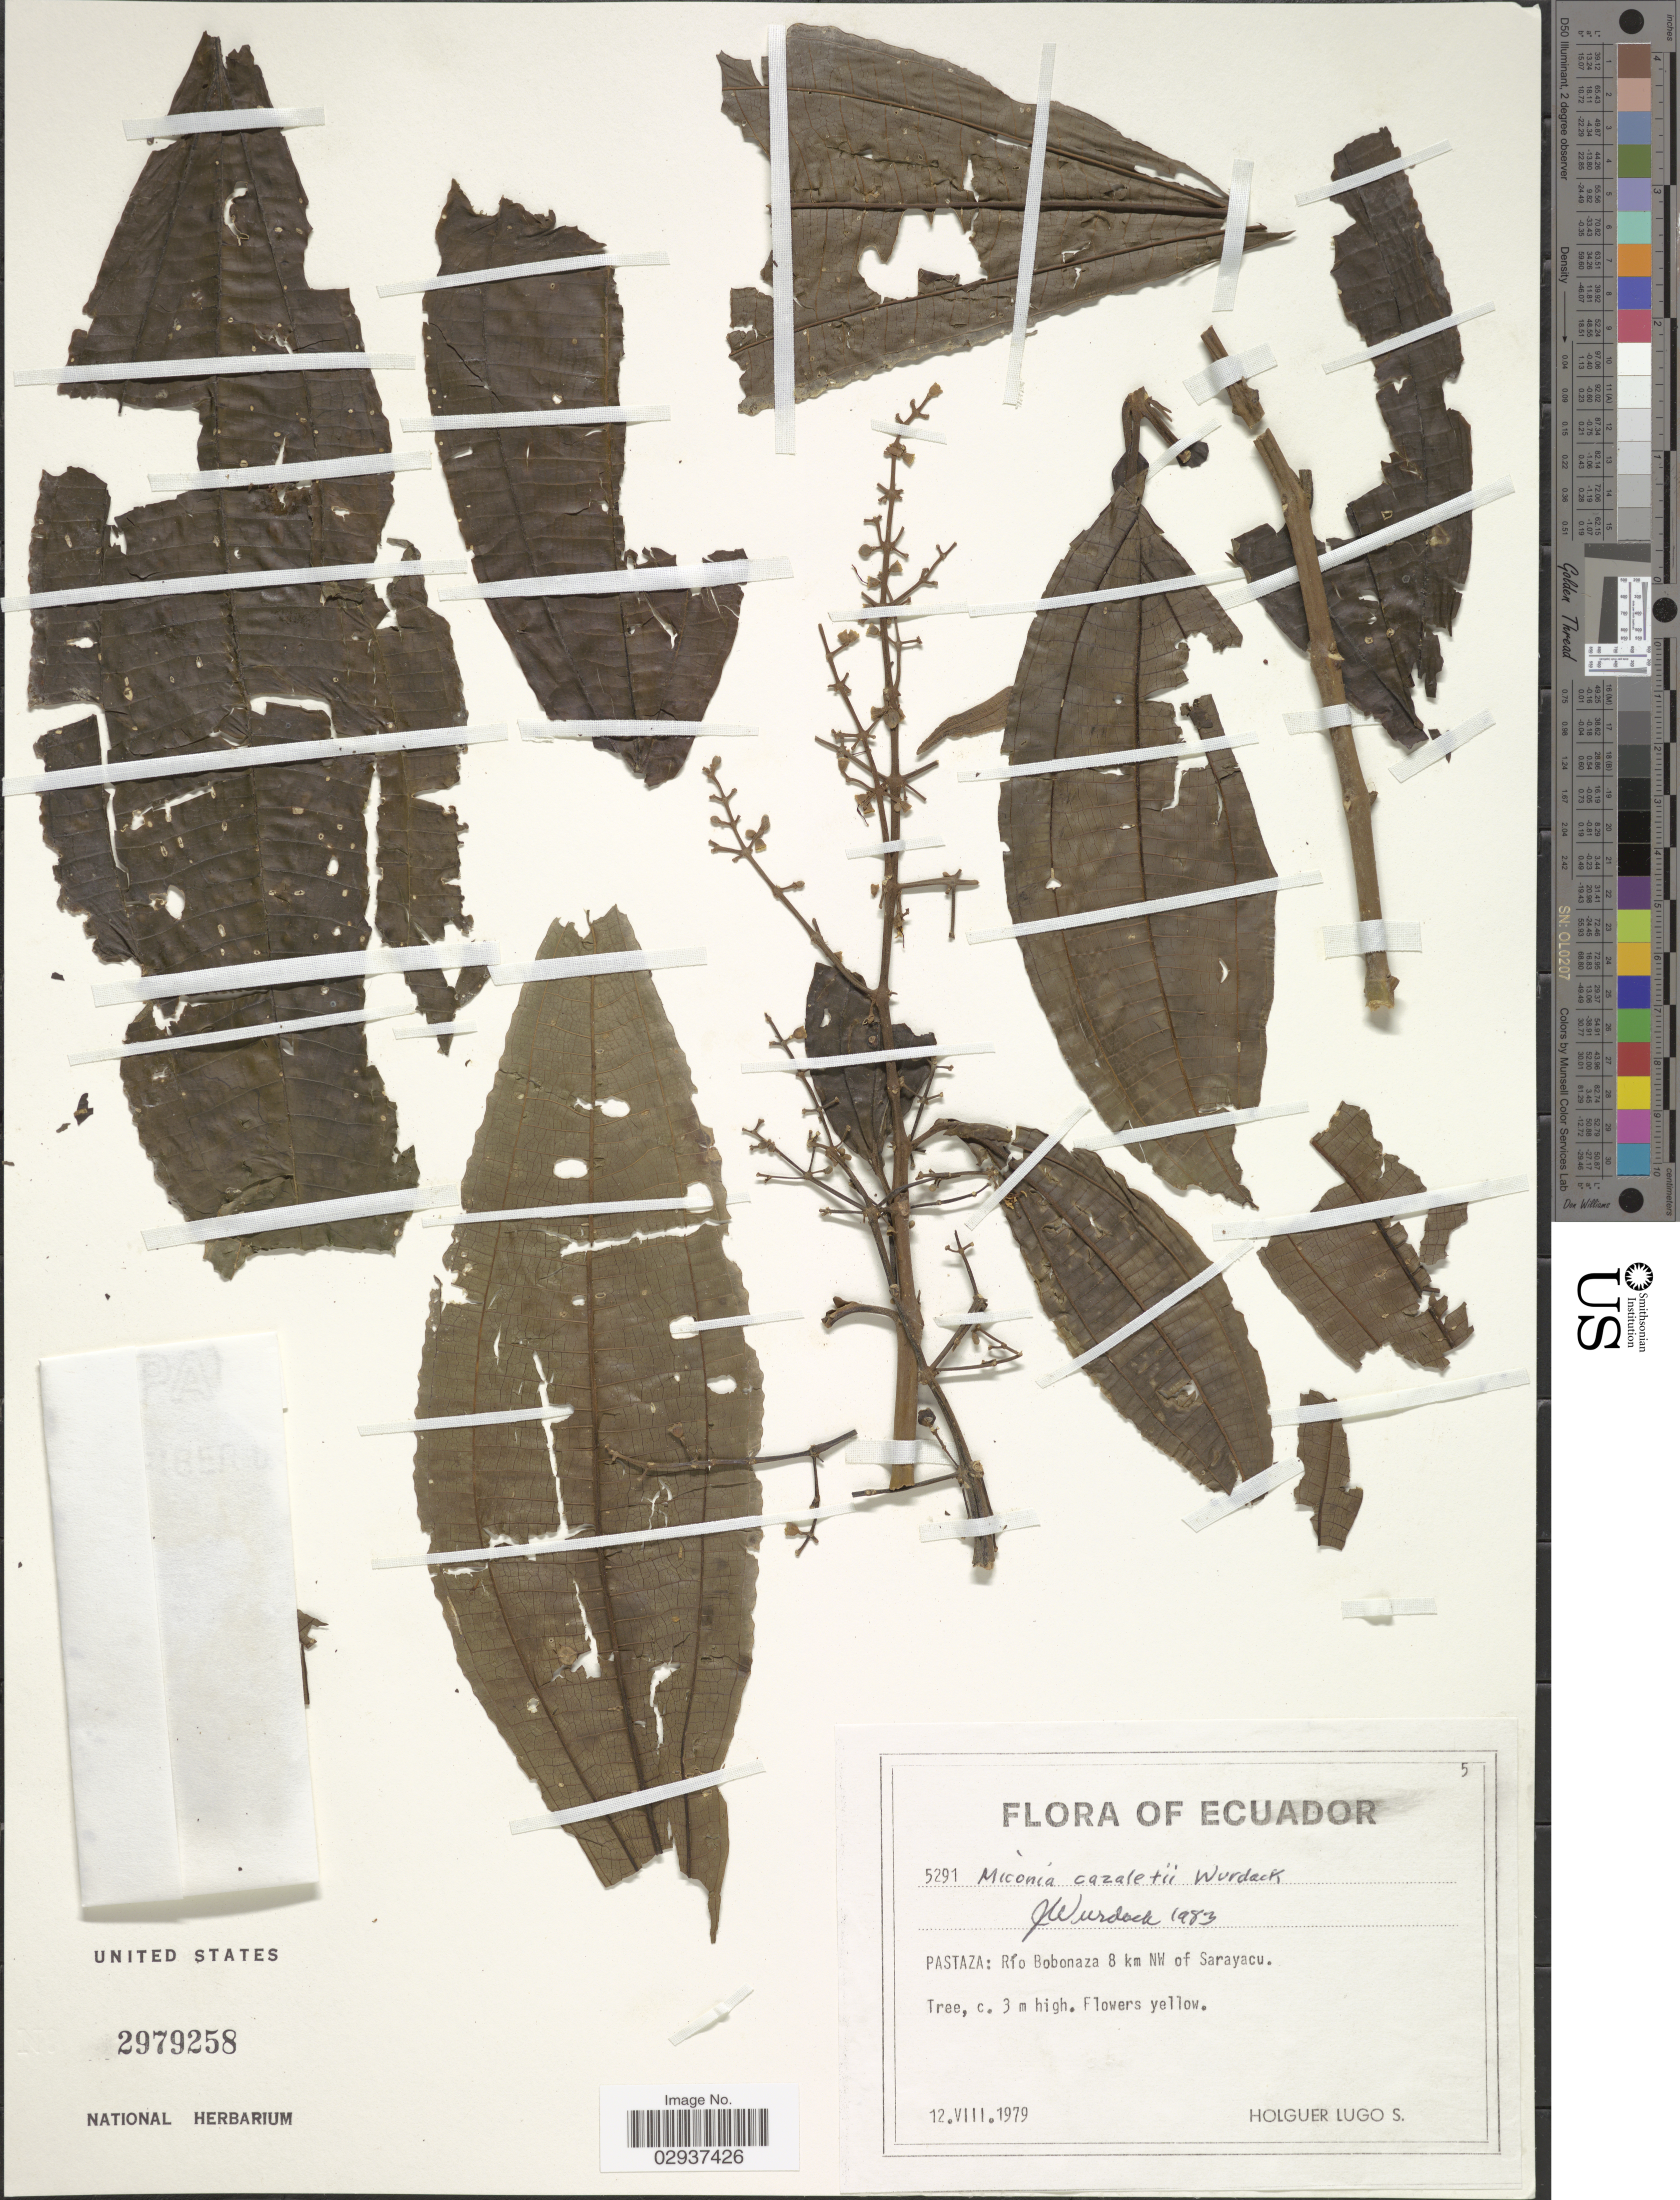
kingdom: Plantae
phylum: Tracheophyta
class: Magnoliopsida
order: Myrtales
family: Melastomataceae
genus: Miconia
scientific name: Miconia cazaletii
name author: Wurdack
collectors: H. Lugo S.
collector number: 5291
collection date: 1979-08-12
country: Ecuador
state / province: Pastaza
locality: Río Bobonaza 8 km NW of Sarayacu.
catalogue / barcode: US 2979258